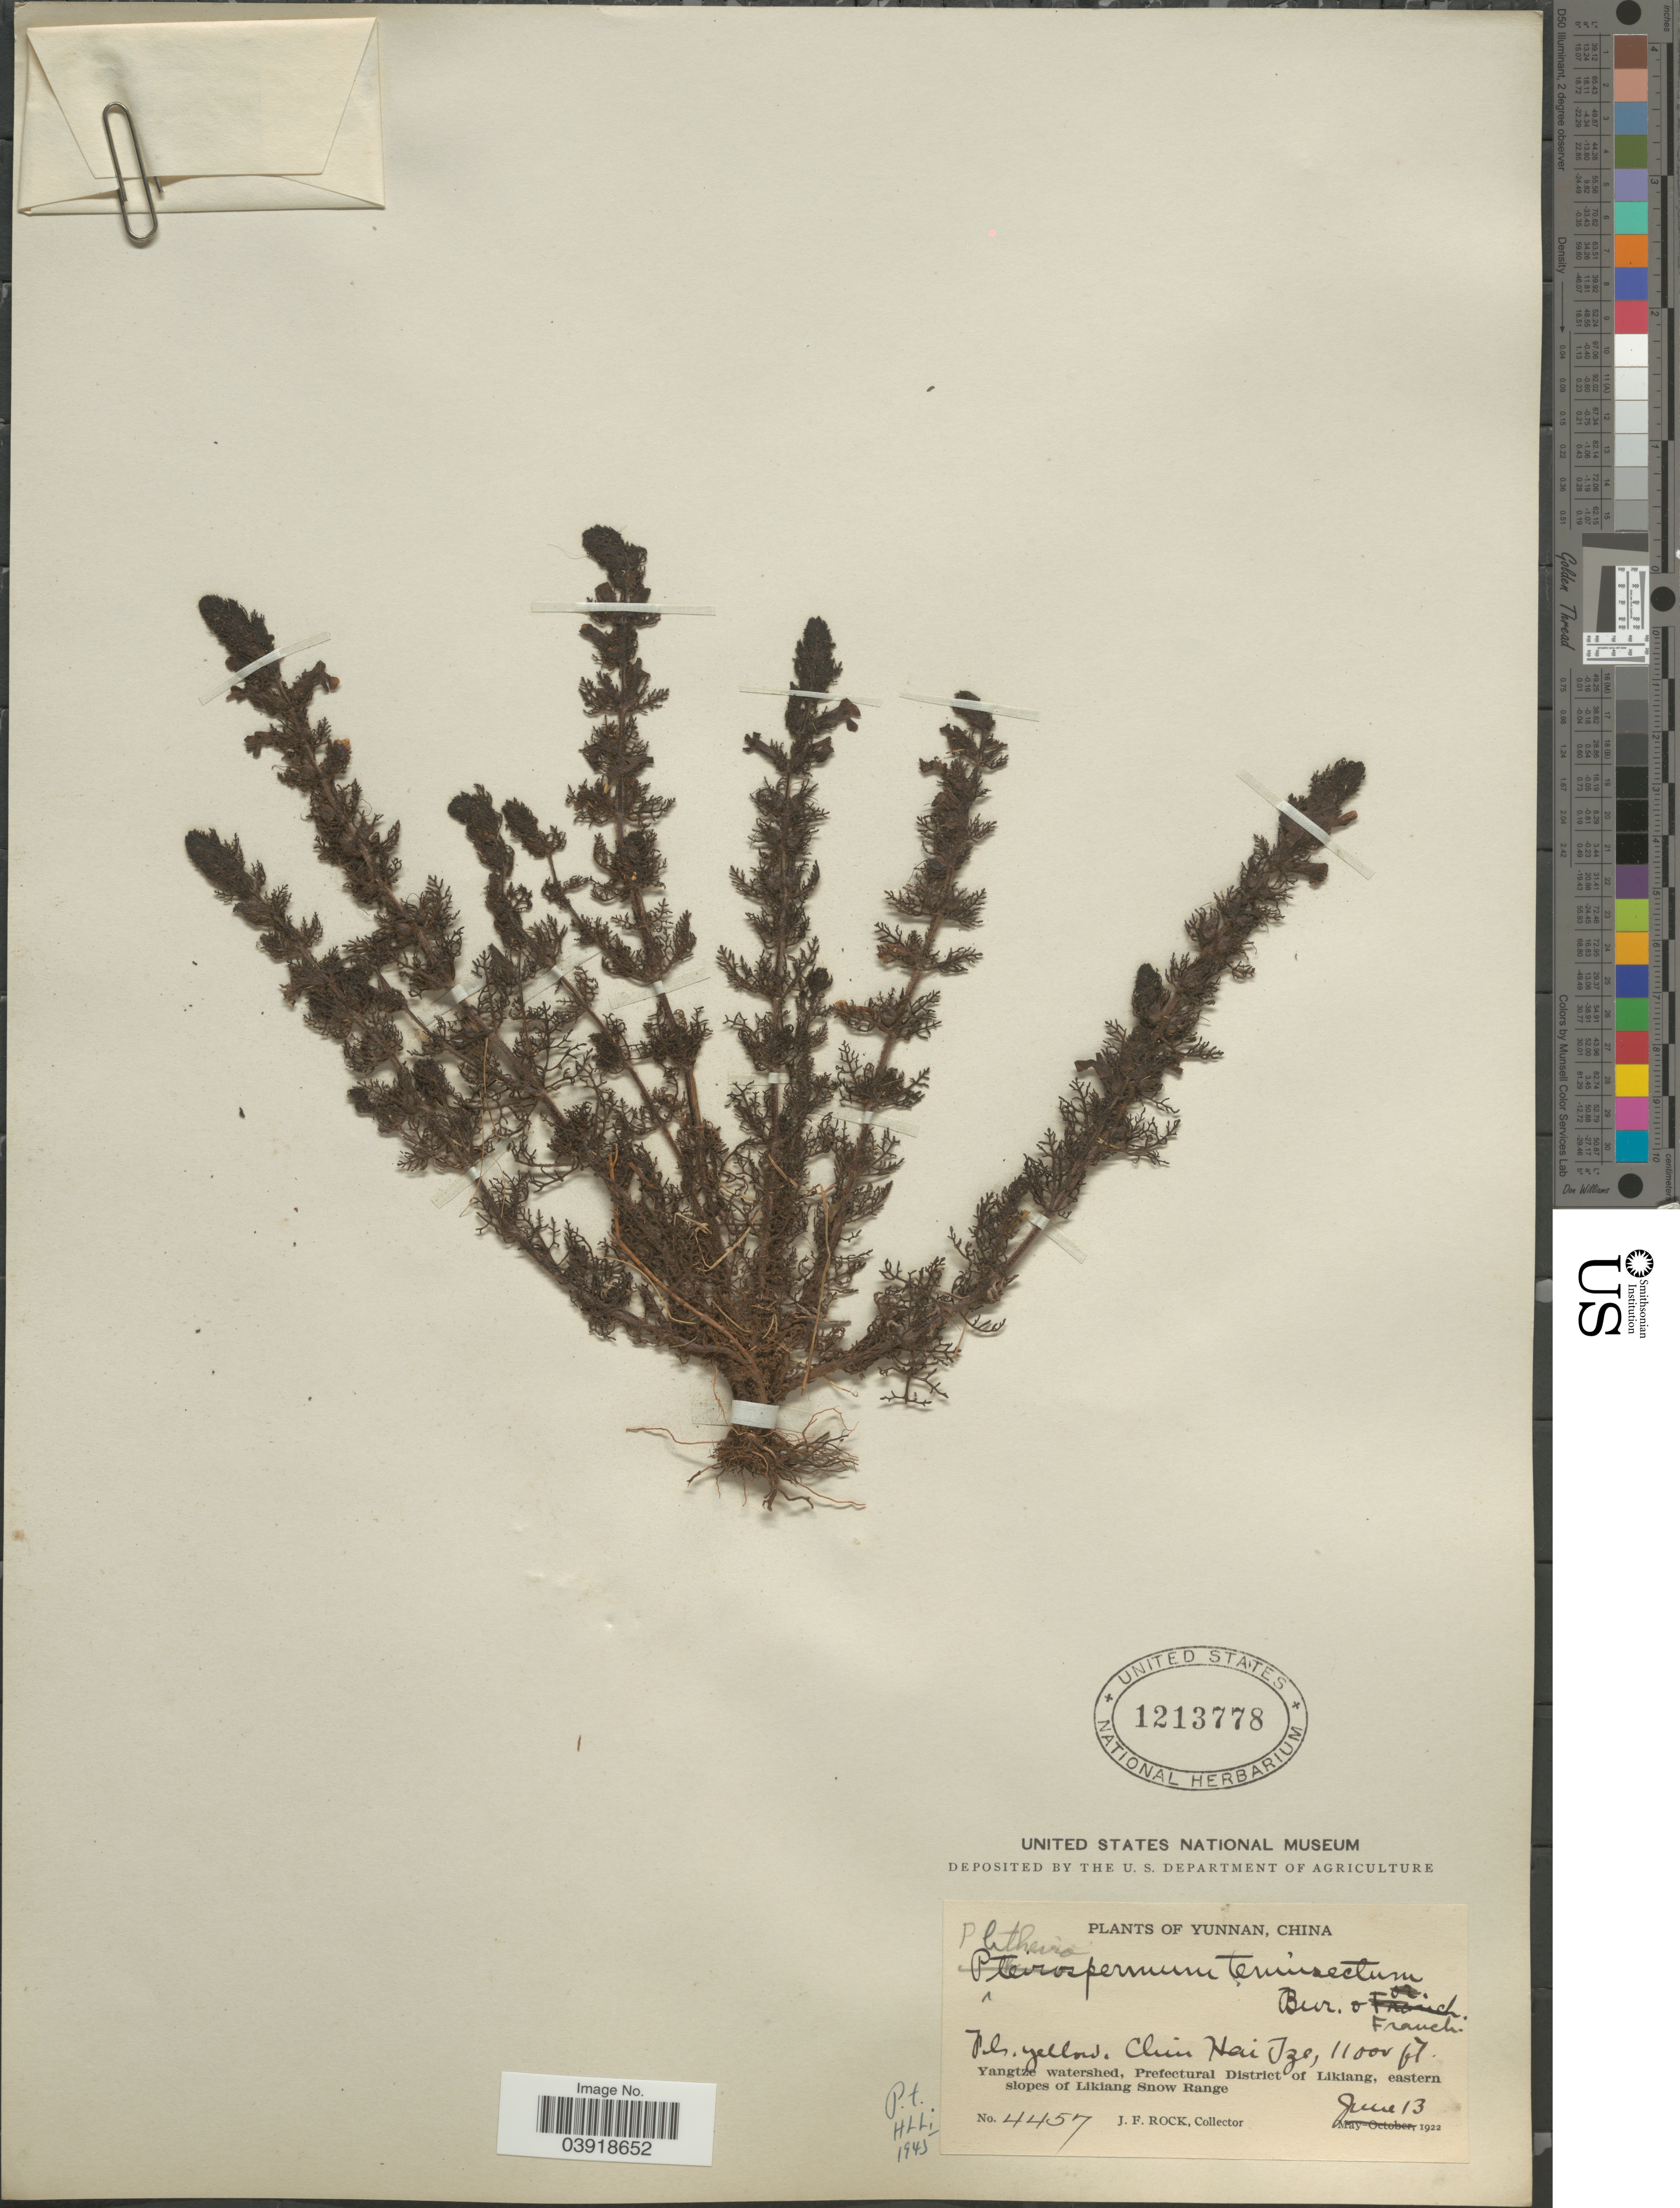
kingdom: Plantae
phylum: Tracheophyta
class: Magnoliopsida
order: Lamiales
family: Orobanchaceae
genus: Phtheirospermum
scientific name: Phtheirospermum tenuisectum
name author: Franch. & Bureau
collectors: J. Rock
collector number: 4457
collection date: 1922-06-13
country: China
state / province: Yunnan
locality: Chin [interpreted] Hai Tze, Yangtze watershed, Prefectural District of Likiang, eastern slopes of Likiang Snow Range.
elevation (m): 3353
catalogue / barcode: US 1213778